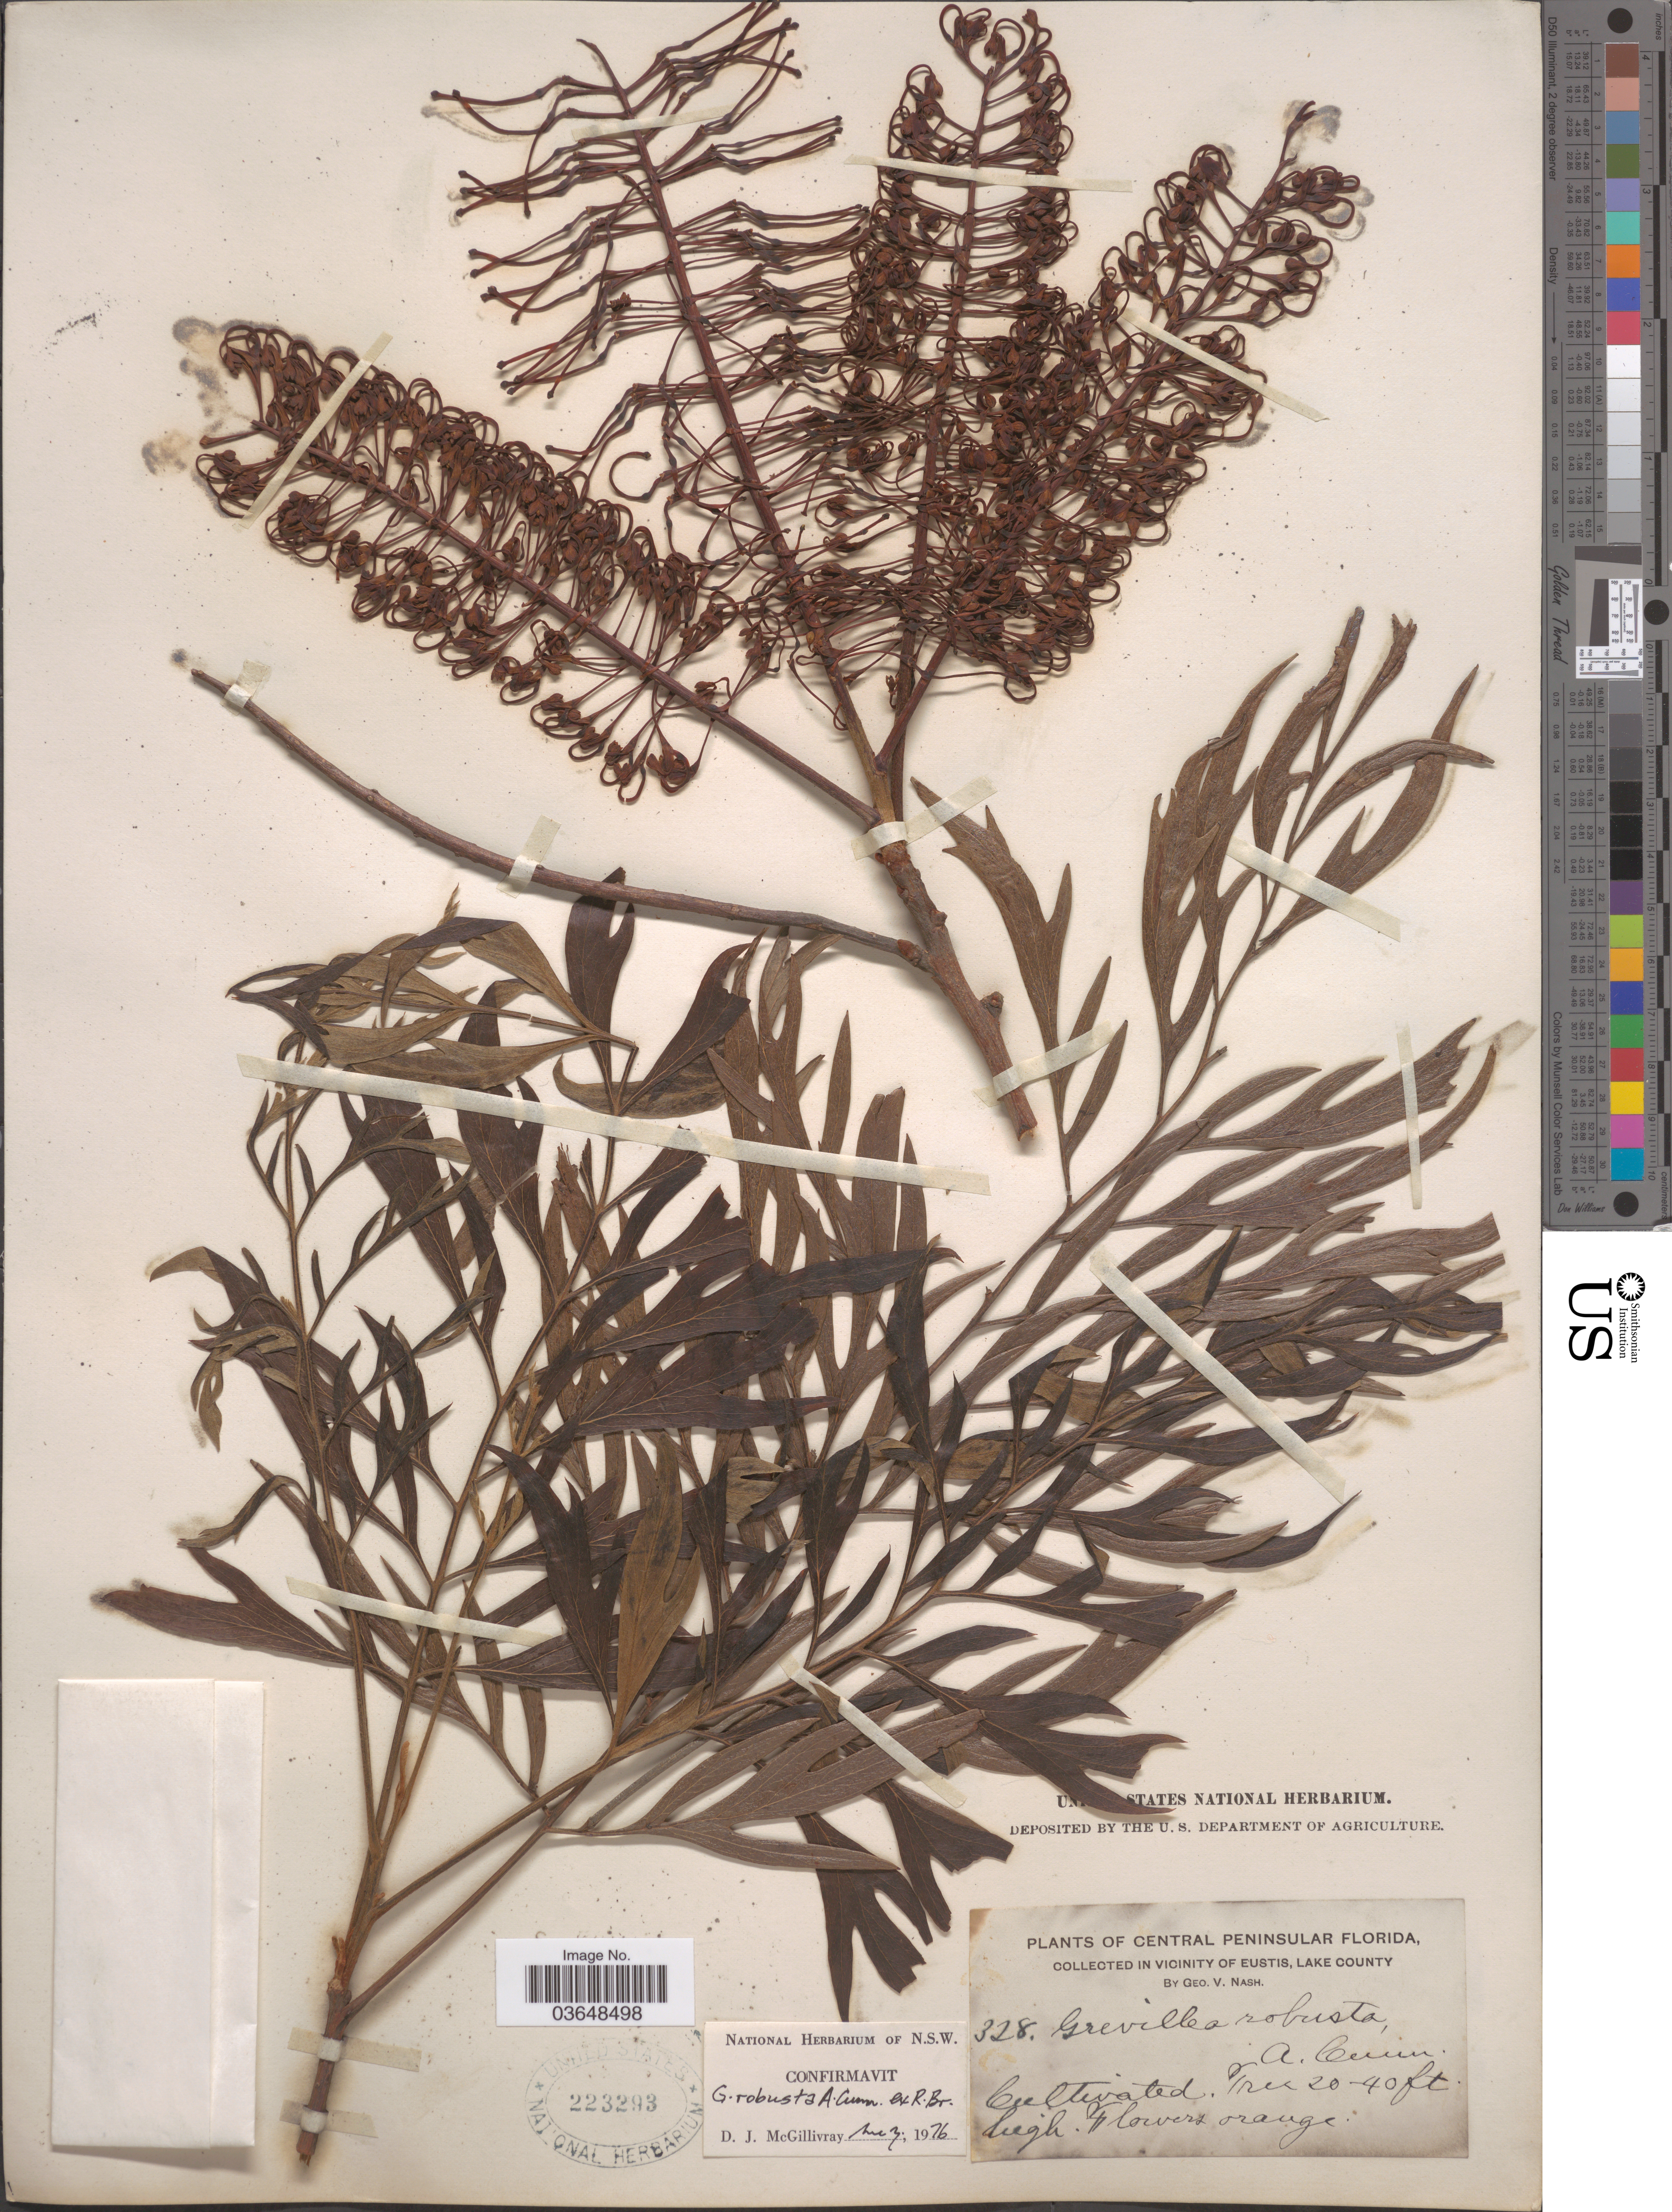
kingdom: Plantae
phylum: Tracheophyta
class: Magnoliopsida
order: Proteales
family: Proteaceae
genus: Grevillea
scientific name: Grevillea robusta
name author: A. Cunn.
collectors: G. V. Nash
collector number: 328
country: United States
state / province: Florida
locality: Central Peninsular Florida, in Vicinity of Eustis, Lake County.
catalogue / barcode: US 223293